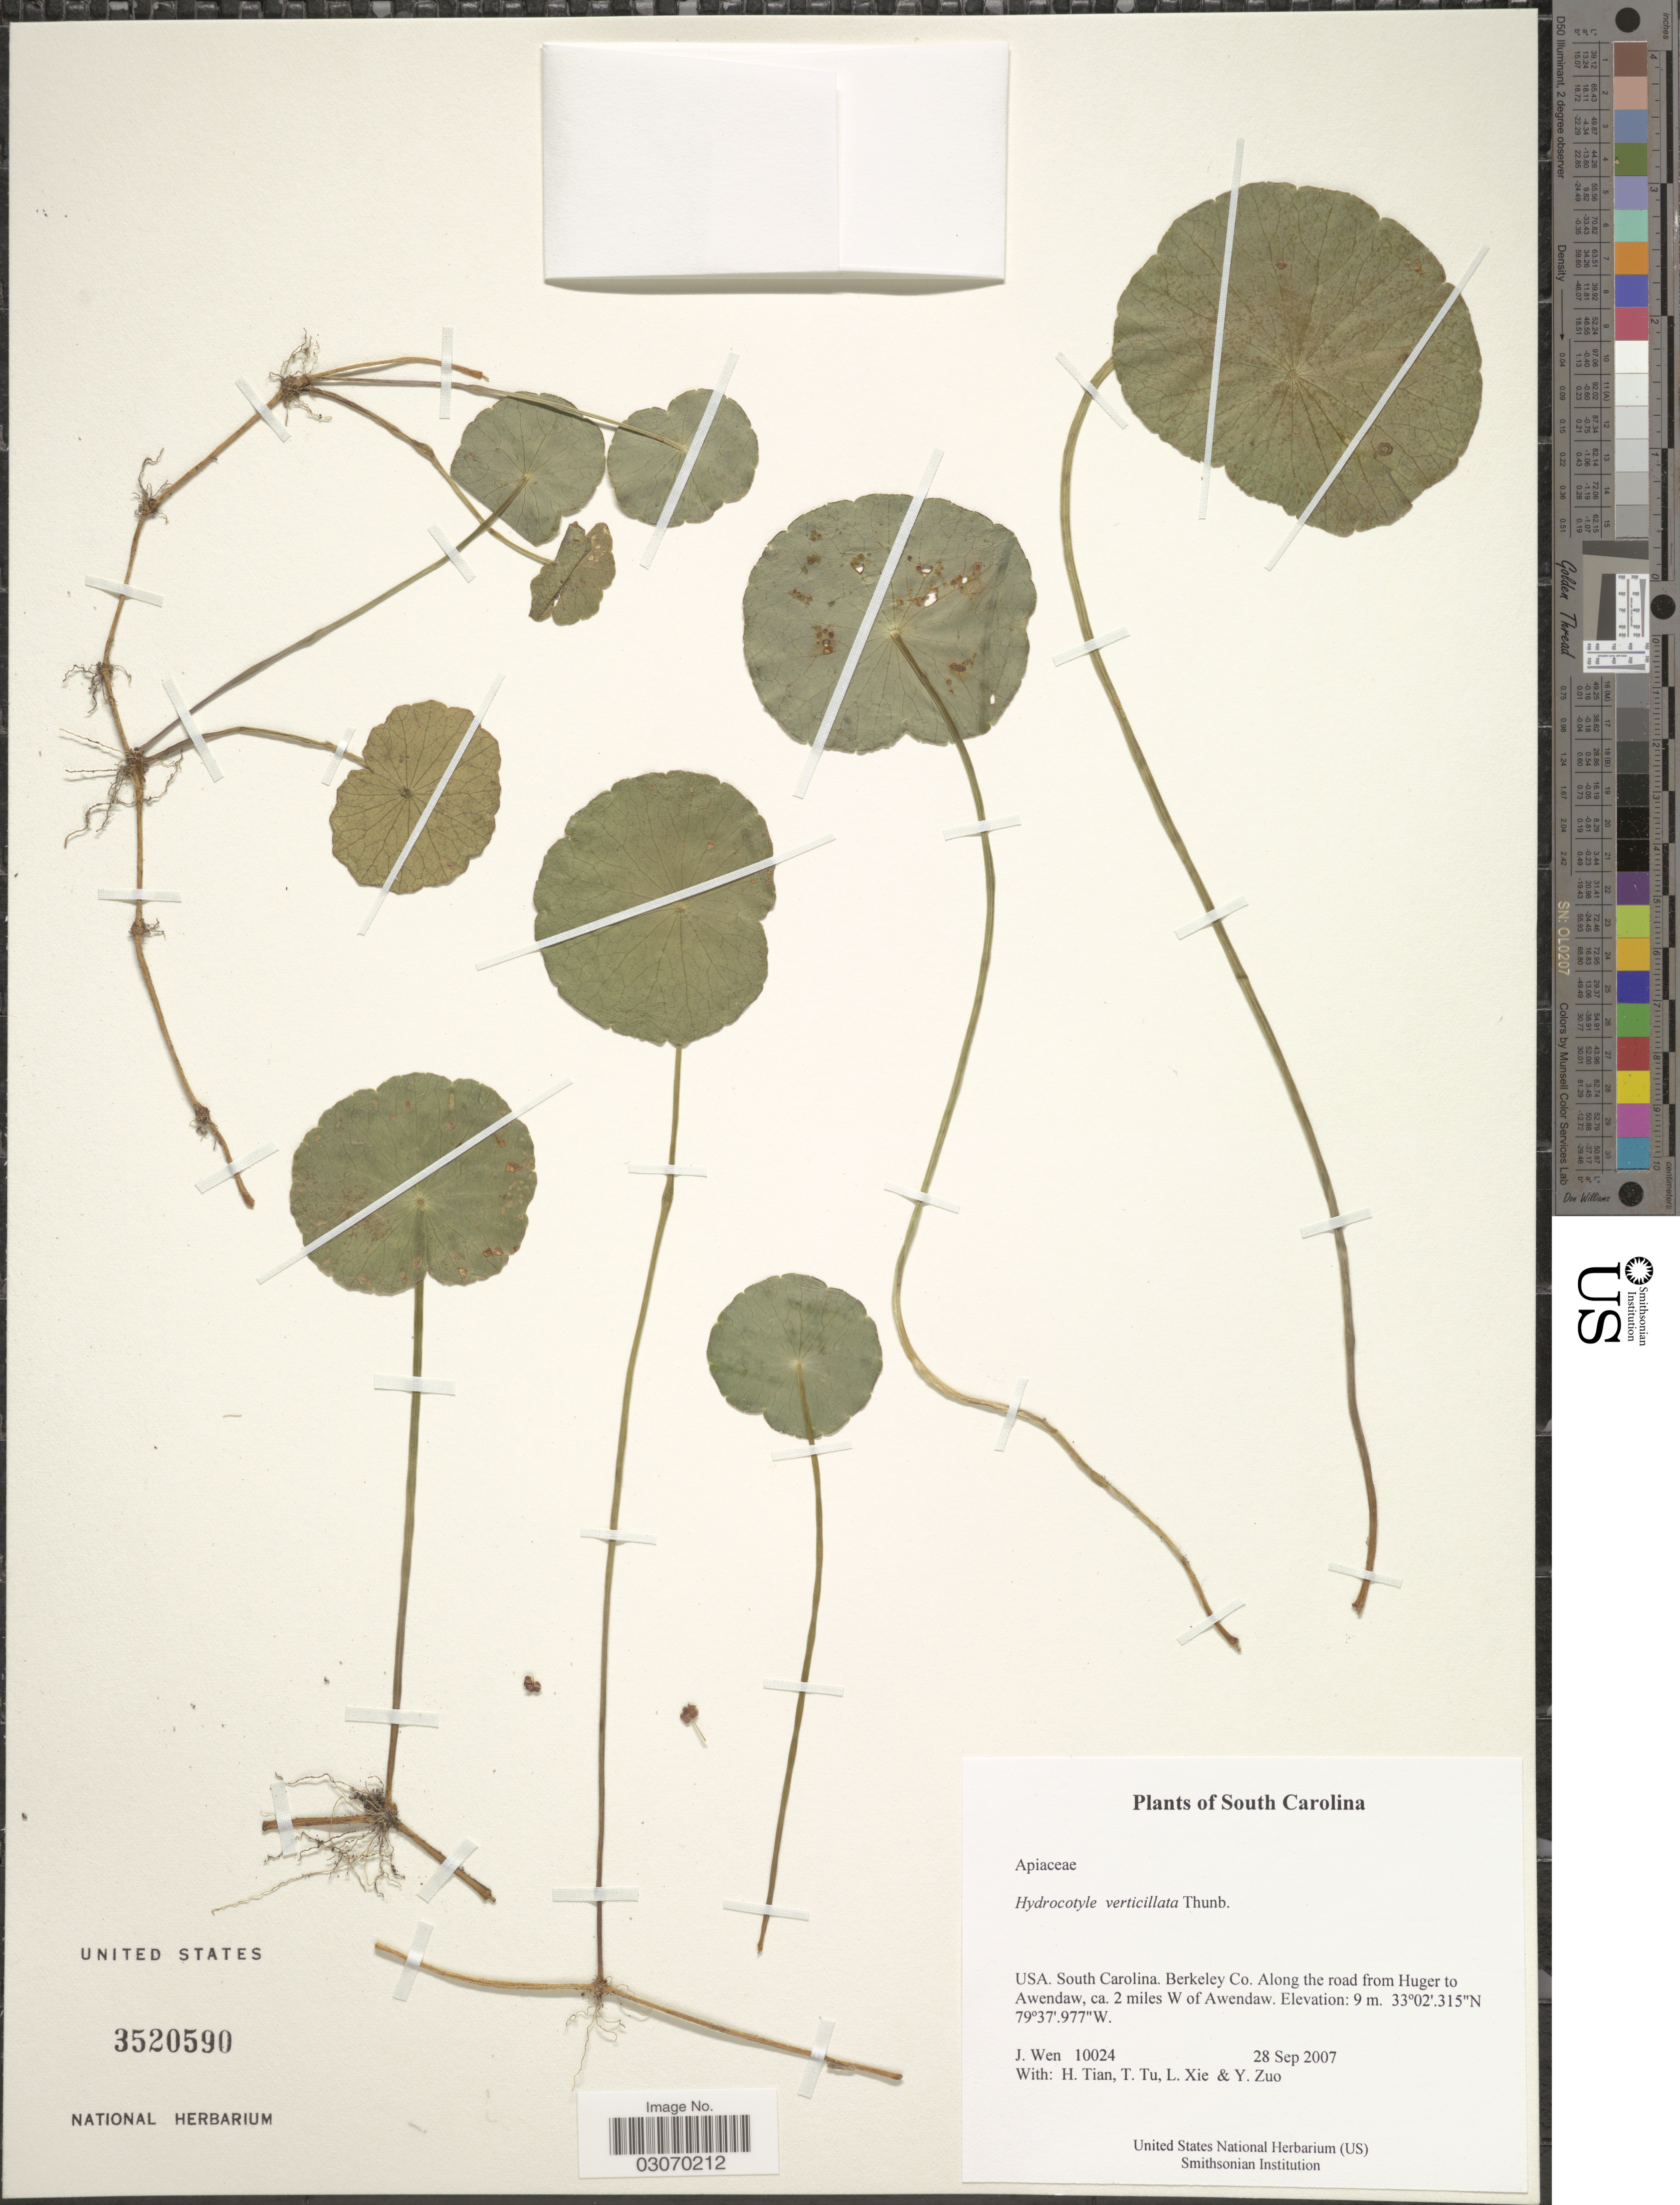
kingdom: Plantae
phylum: Tracheophyta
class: Magnoliopsida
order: Apiales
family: Araliaceae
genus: Hydrocotyle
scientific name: Hydrocotyle verticillata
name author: Thunb.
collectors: J. Wen, H. Tian, T. Tu, L. Xie & Y. Zuo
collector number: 10024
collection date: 2007-09-28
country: United States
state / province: South Carolina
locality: Berkeley Co. Along the road from Huger to Awendaw, ca. 2 miles W of Awendaw.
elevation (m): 9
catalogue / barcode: US 3520590